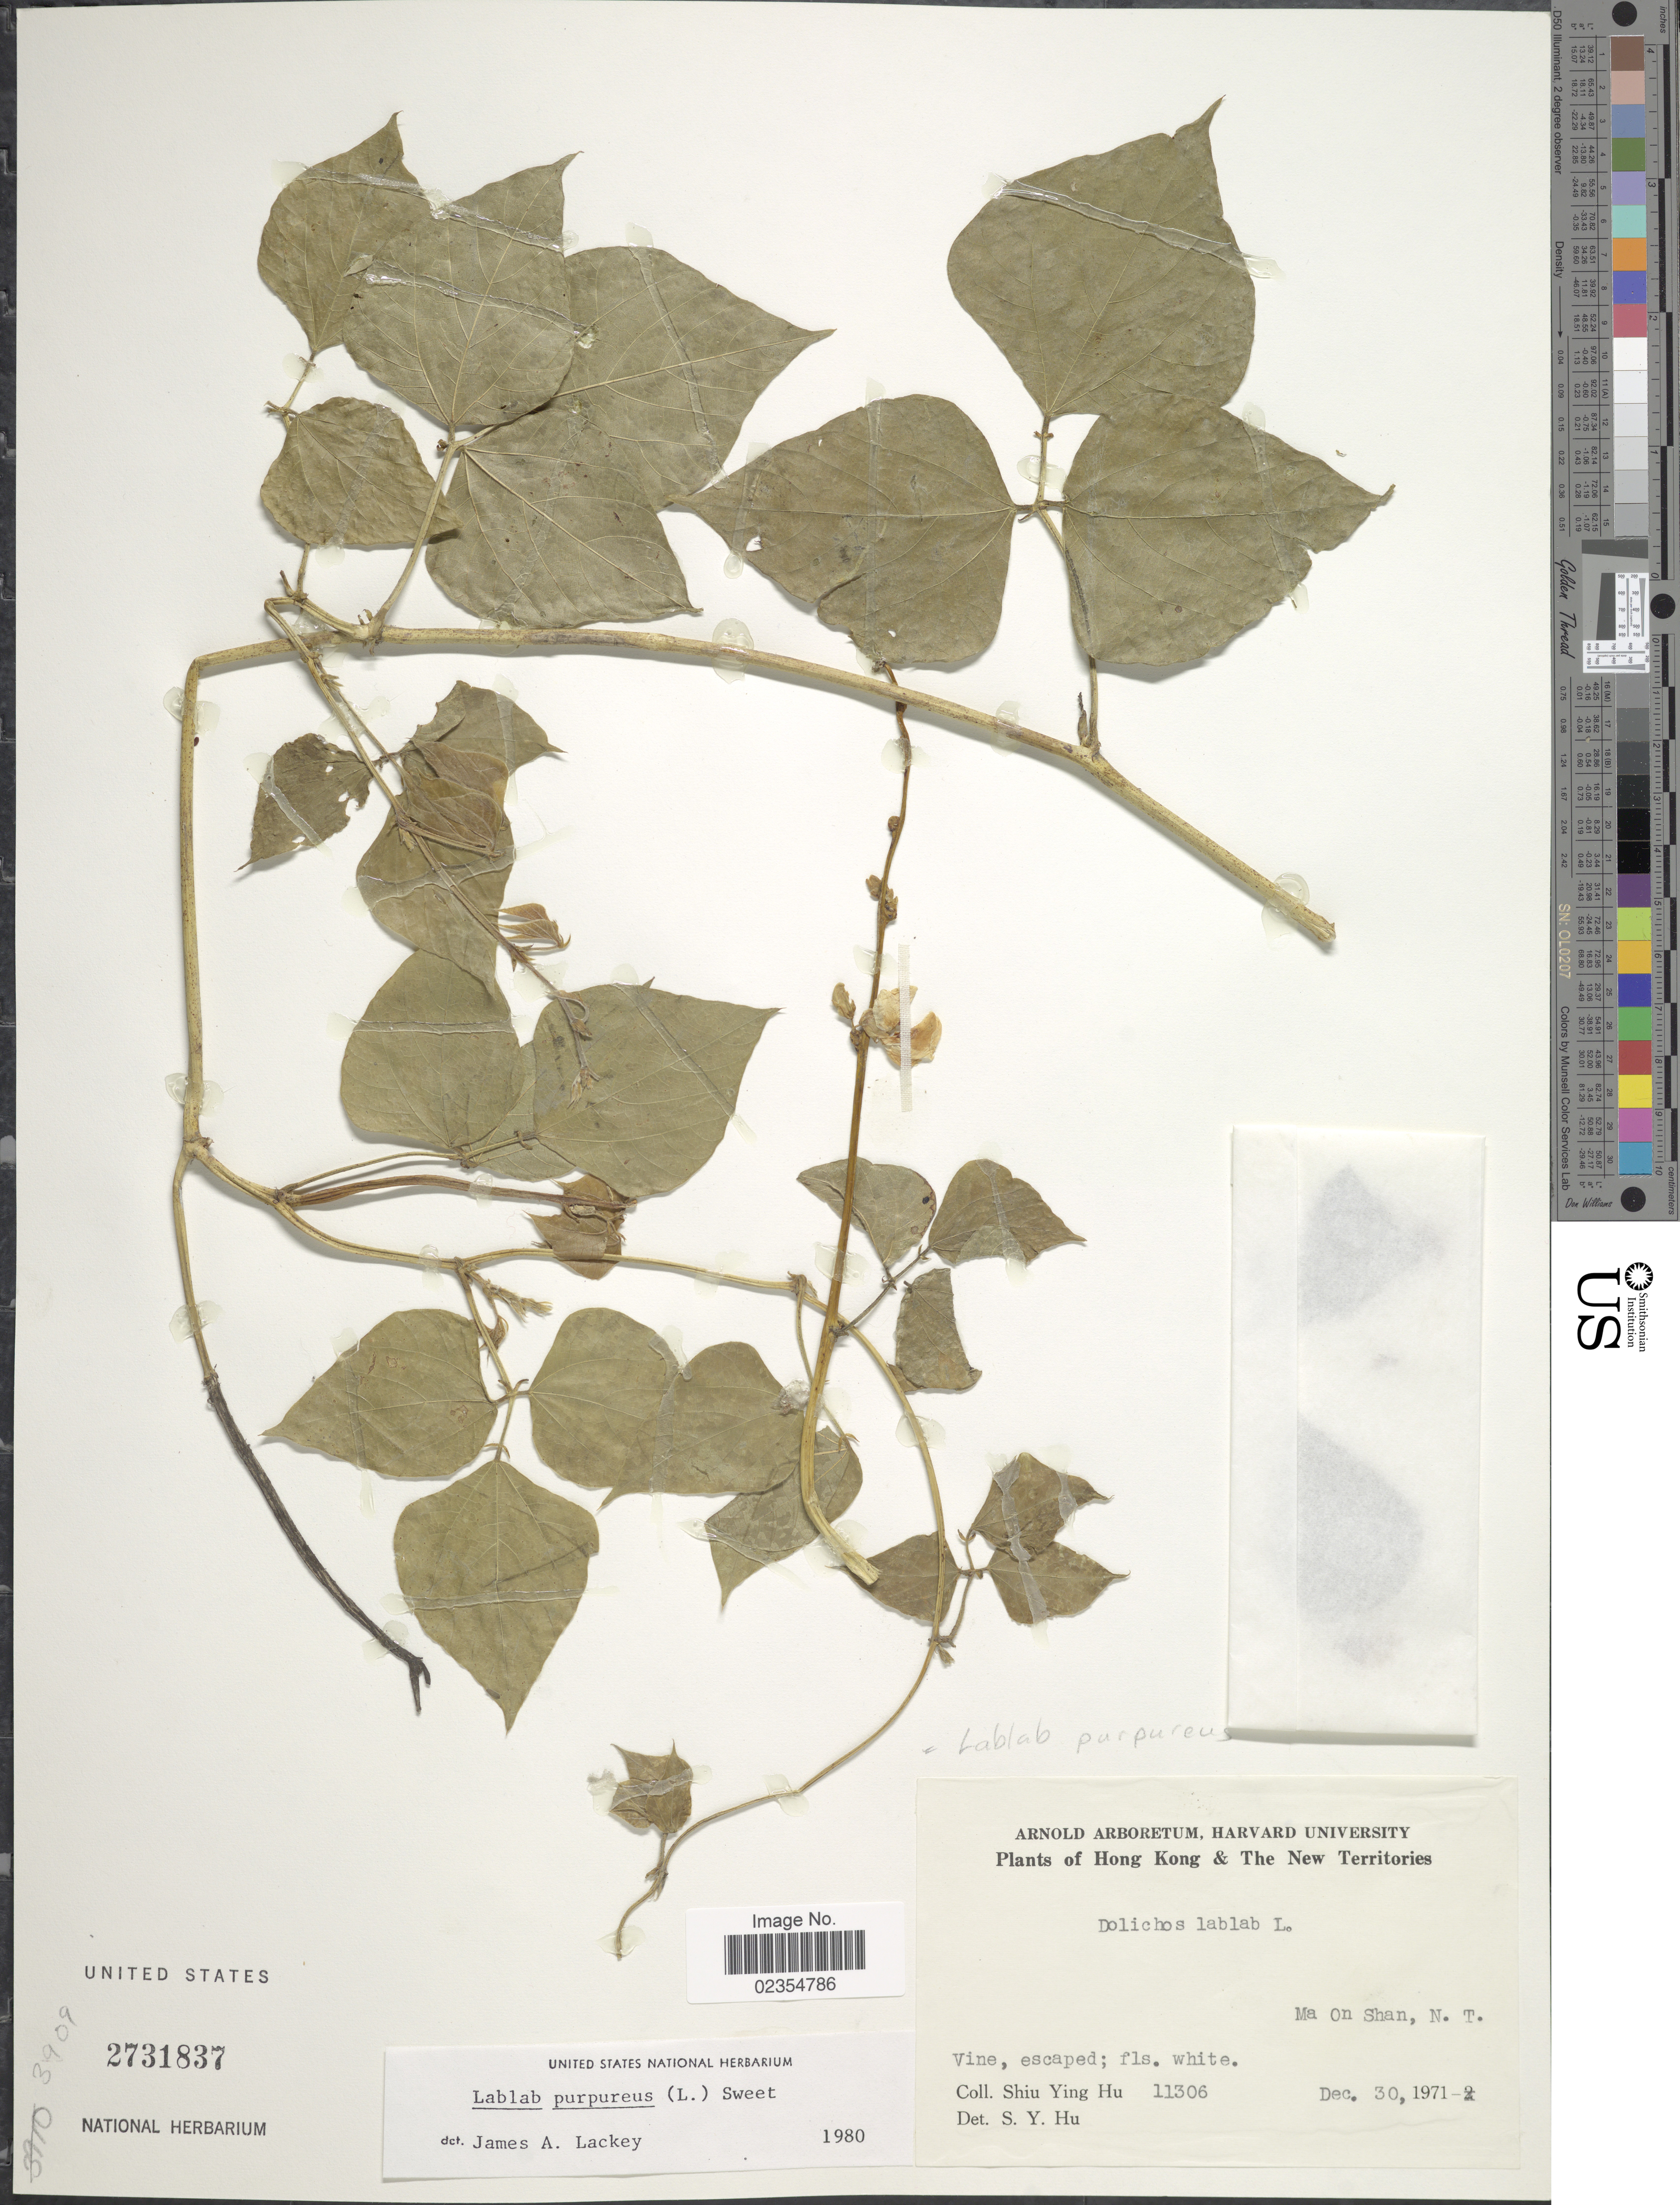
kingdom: Plantae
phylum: Tracheophyta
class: Magnoliopsida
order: Fabales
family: Fabaceae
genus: Lablab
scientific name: Lablab purpureus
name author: (L.) Sweet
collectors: S. Y. Hu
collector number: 11306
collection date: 1971-12-30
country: China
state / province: Hong Kong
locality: Hong Kong & The New Territories, Ma On Shan, N.T.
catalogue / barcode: US 2731837